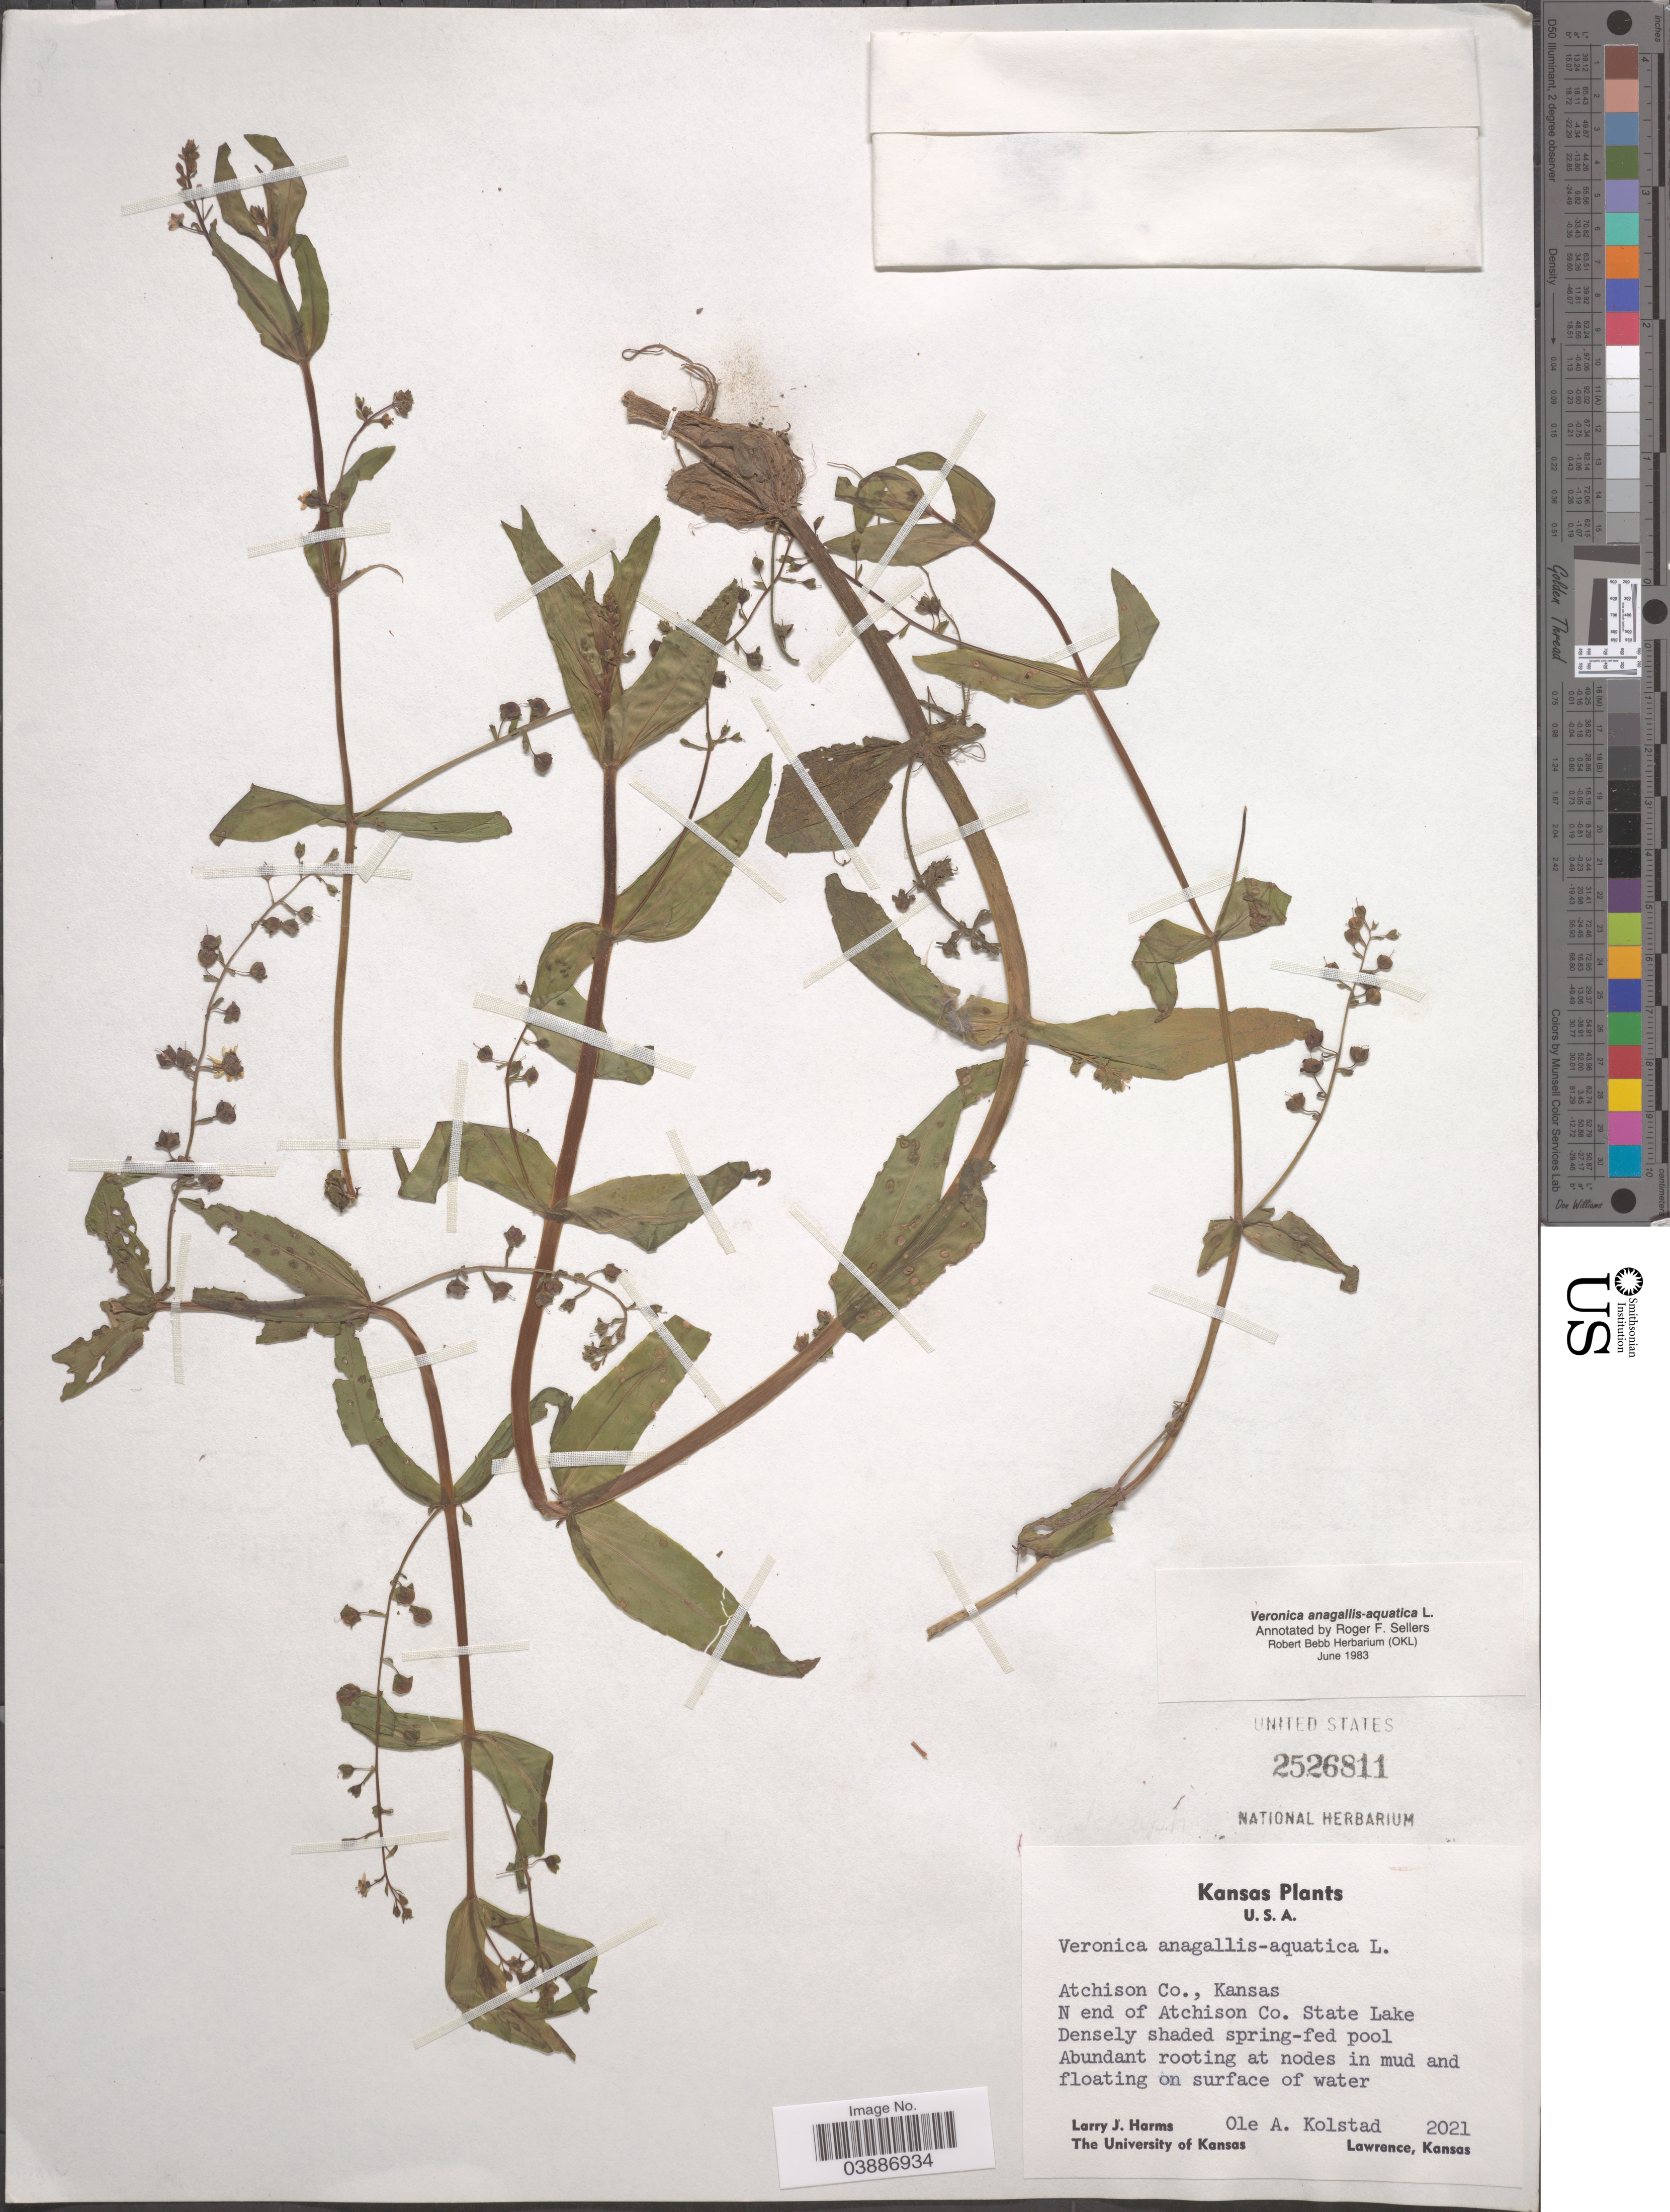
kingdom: Plantae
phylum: Tracheophyta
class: Magnoliopsida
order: Lamiales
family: Plantaginaceae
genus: Veronica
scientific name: Veronica anagallis-aquatica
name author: L.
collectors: L. Harms & O. Kolstad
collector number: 2021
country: United States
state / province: Kansas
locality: Atchison Co., N end of Atchison Co. State Lake.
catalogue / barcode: US 2526811